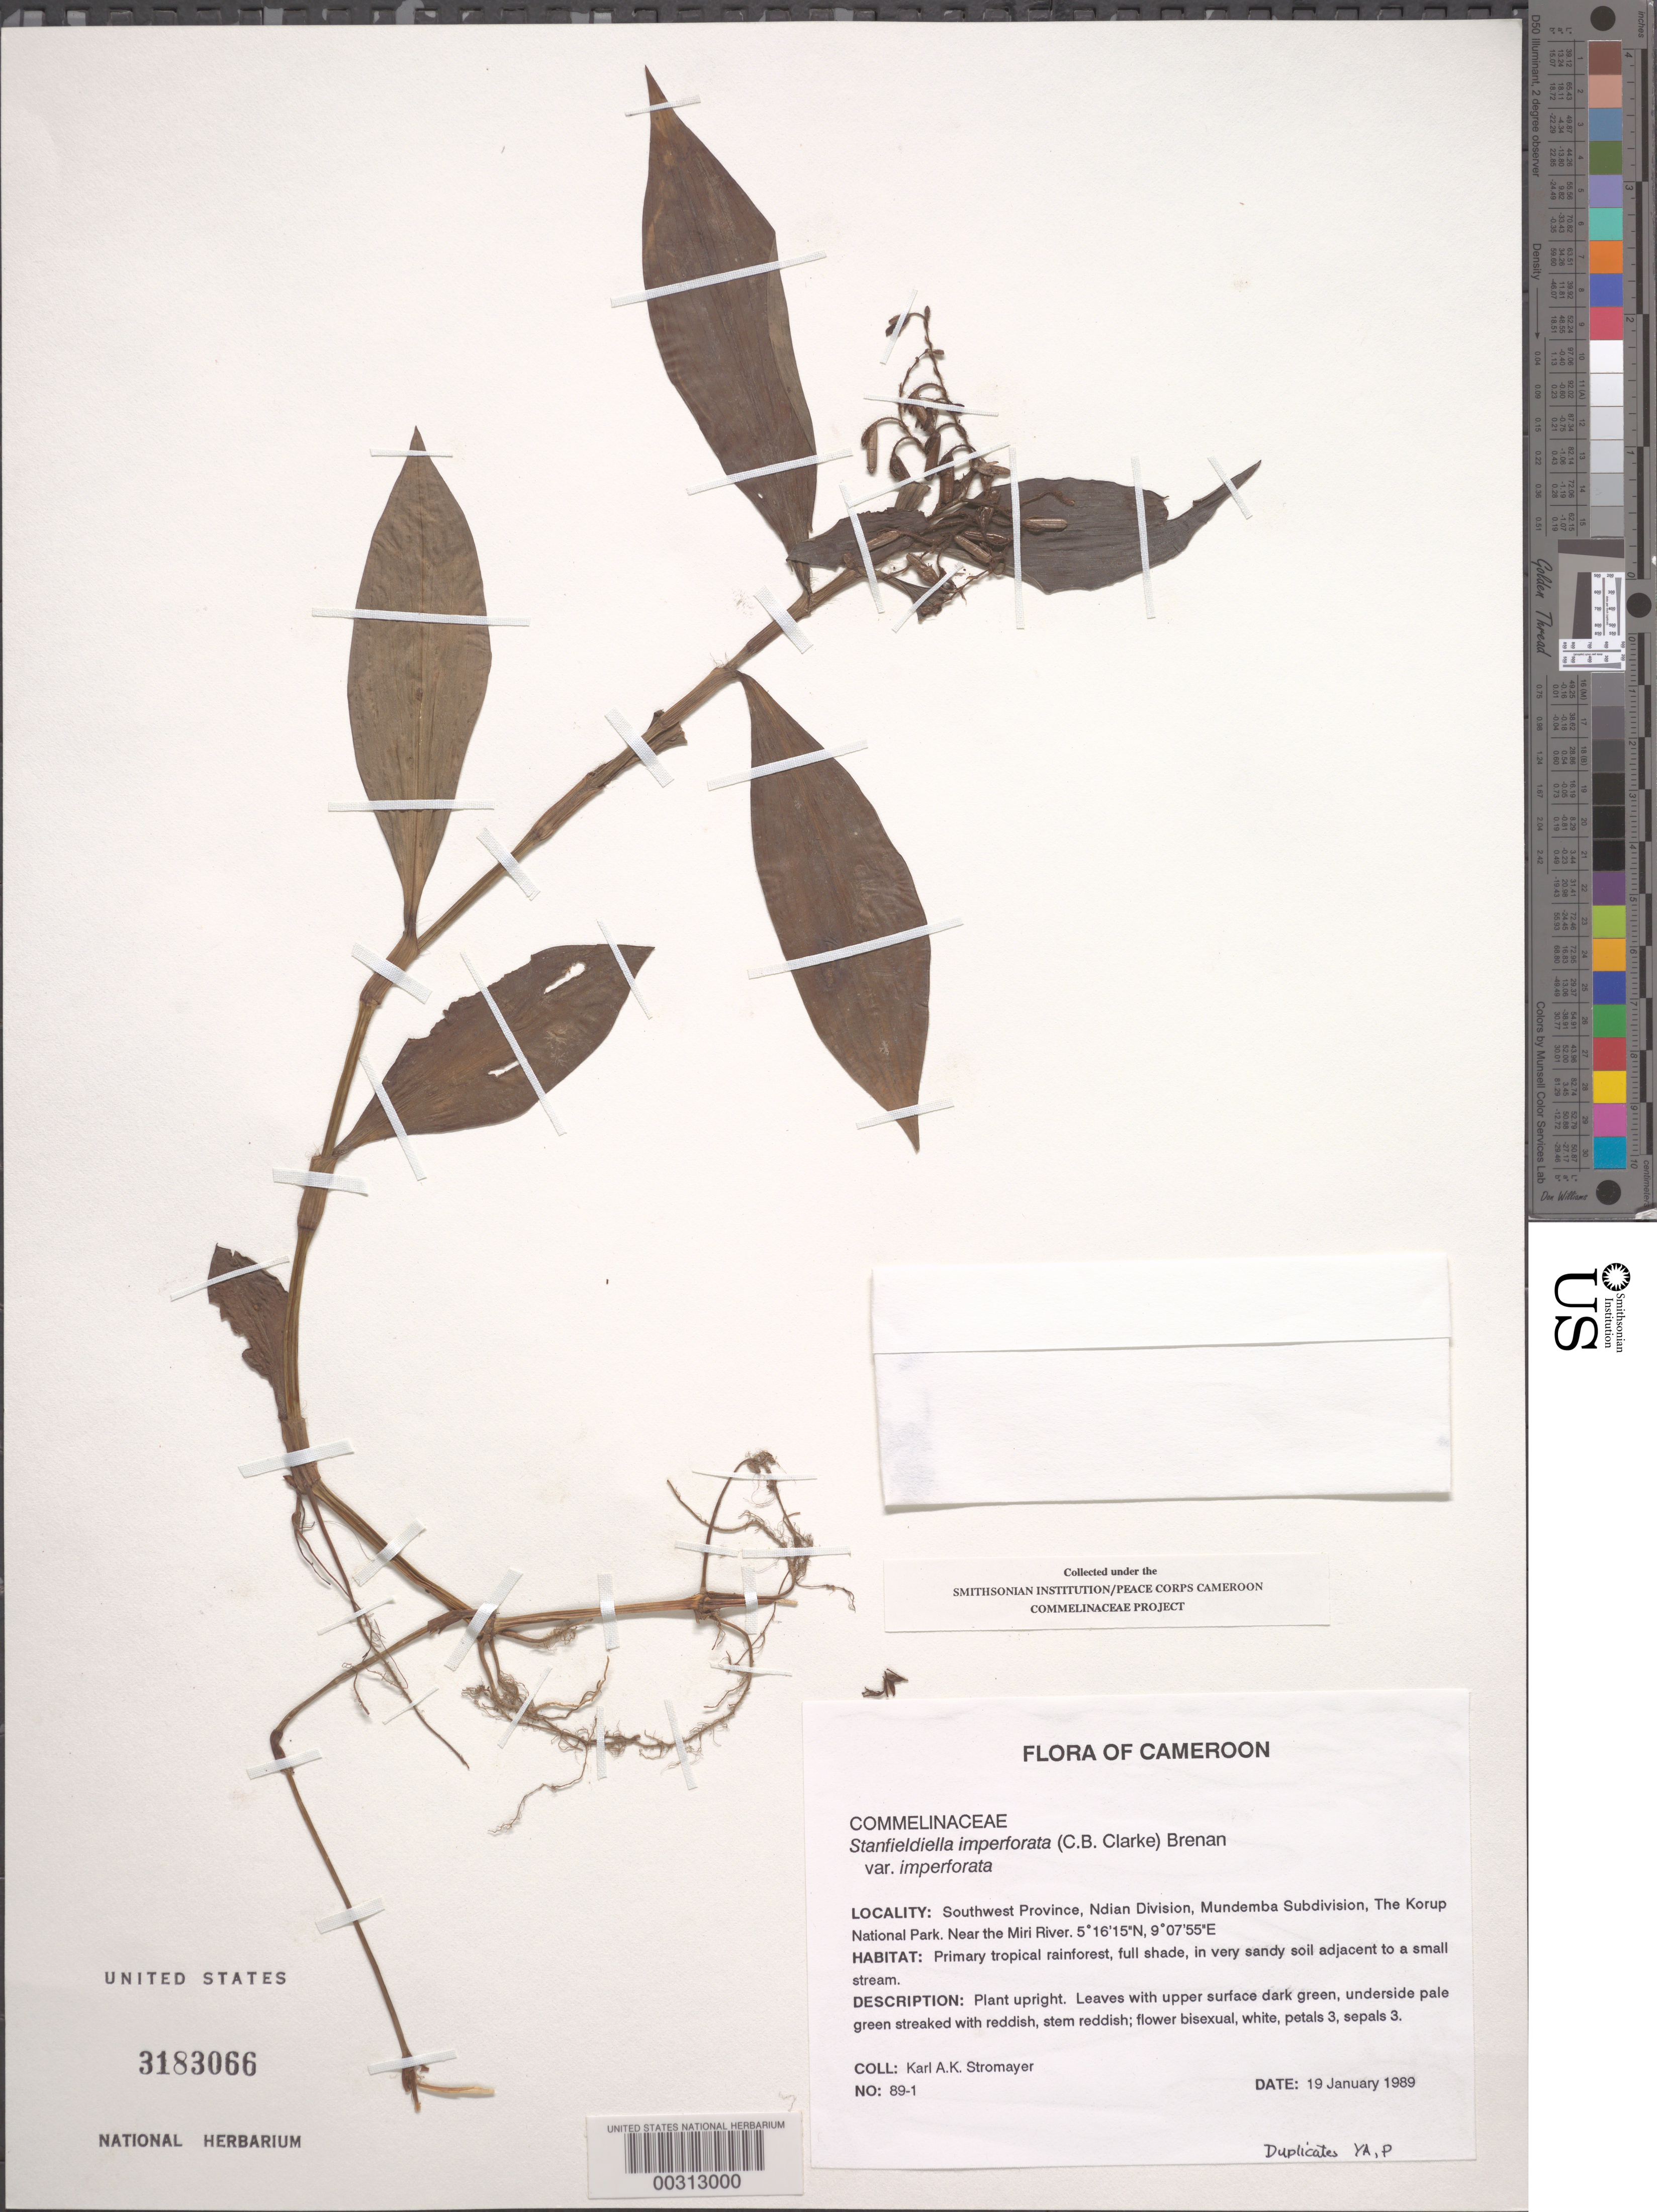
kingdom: Plantae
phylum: Tracheophyta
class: Liliopsida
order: Commelinales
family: Commelinaceae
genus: Stanfieldiella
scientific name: Stanfieldiella imperforata var. imperforata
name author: (C.B. Clarke) Brenan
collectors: K. A. Stromayer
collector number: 89-1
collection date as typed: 19 Jan 1989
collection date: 1989-01-19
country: Cameroon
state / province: Sud-Ouest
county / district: Ndian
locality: Mundemba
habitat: Primary tropical rainforest, full shade, in very sandy soil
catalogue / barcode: US 3183066